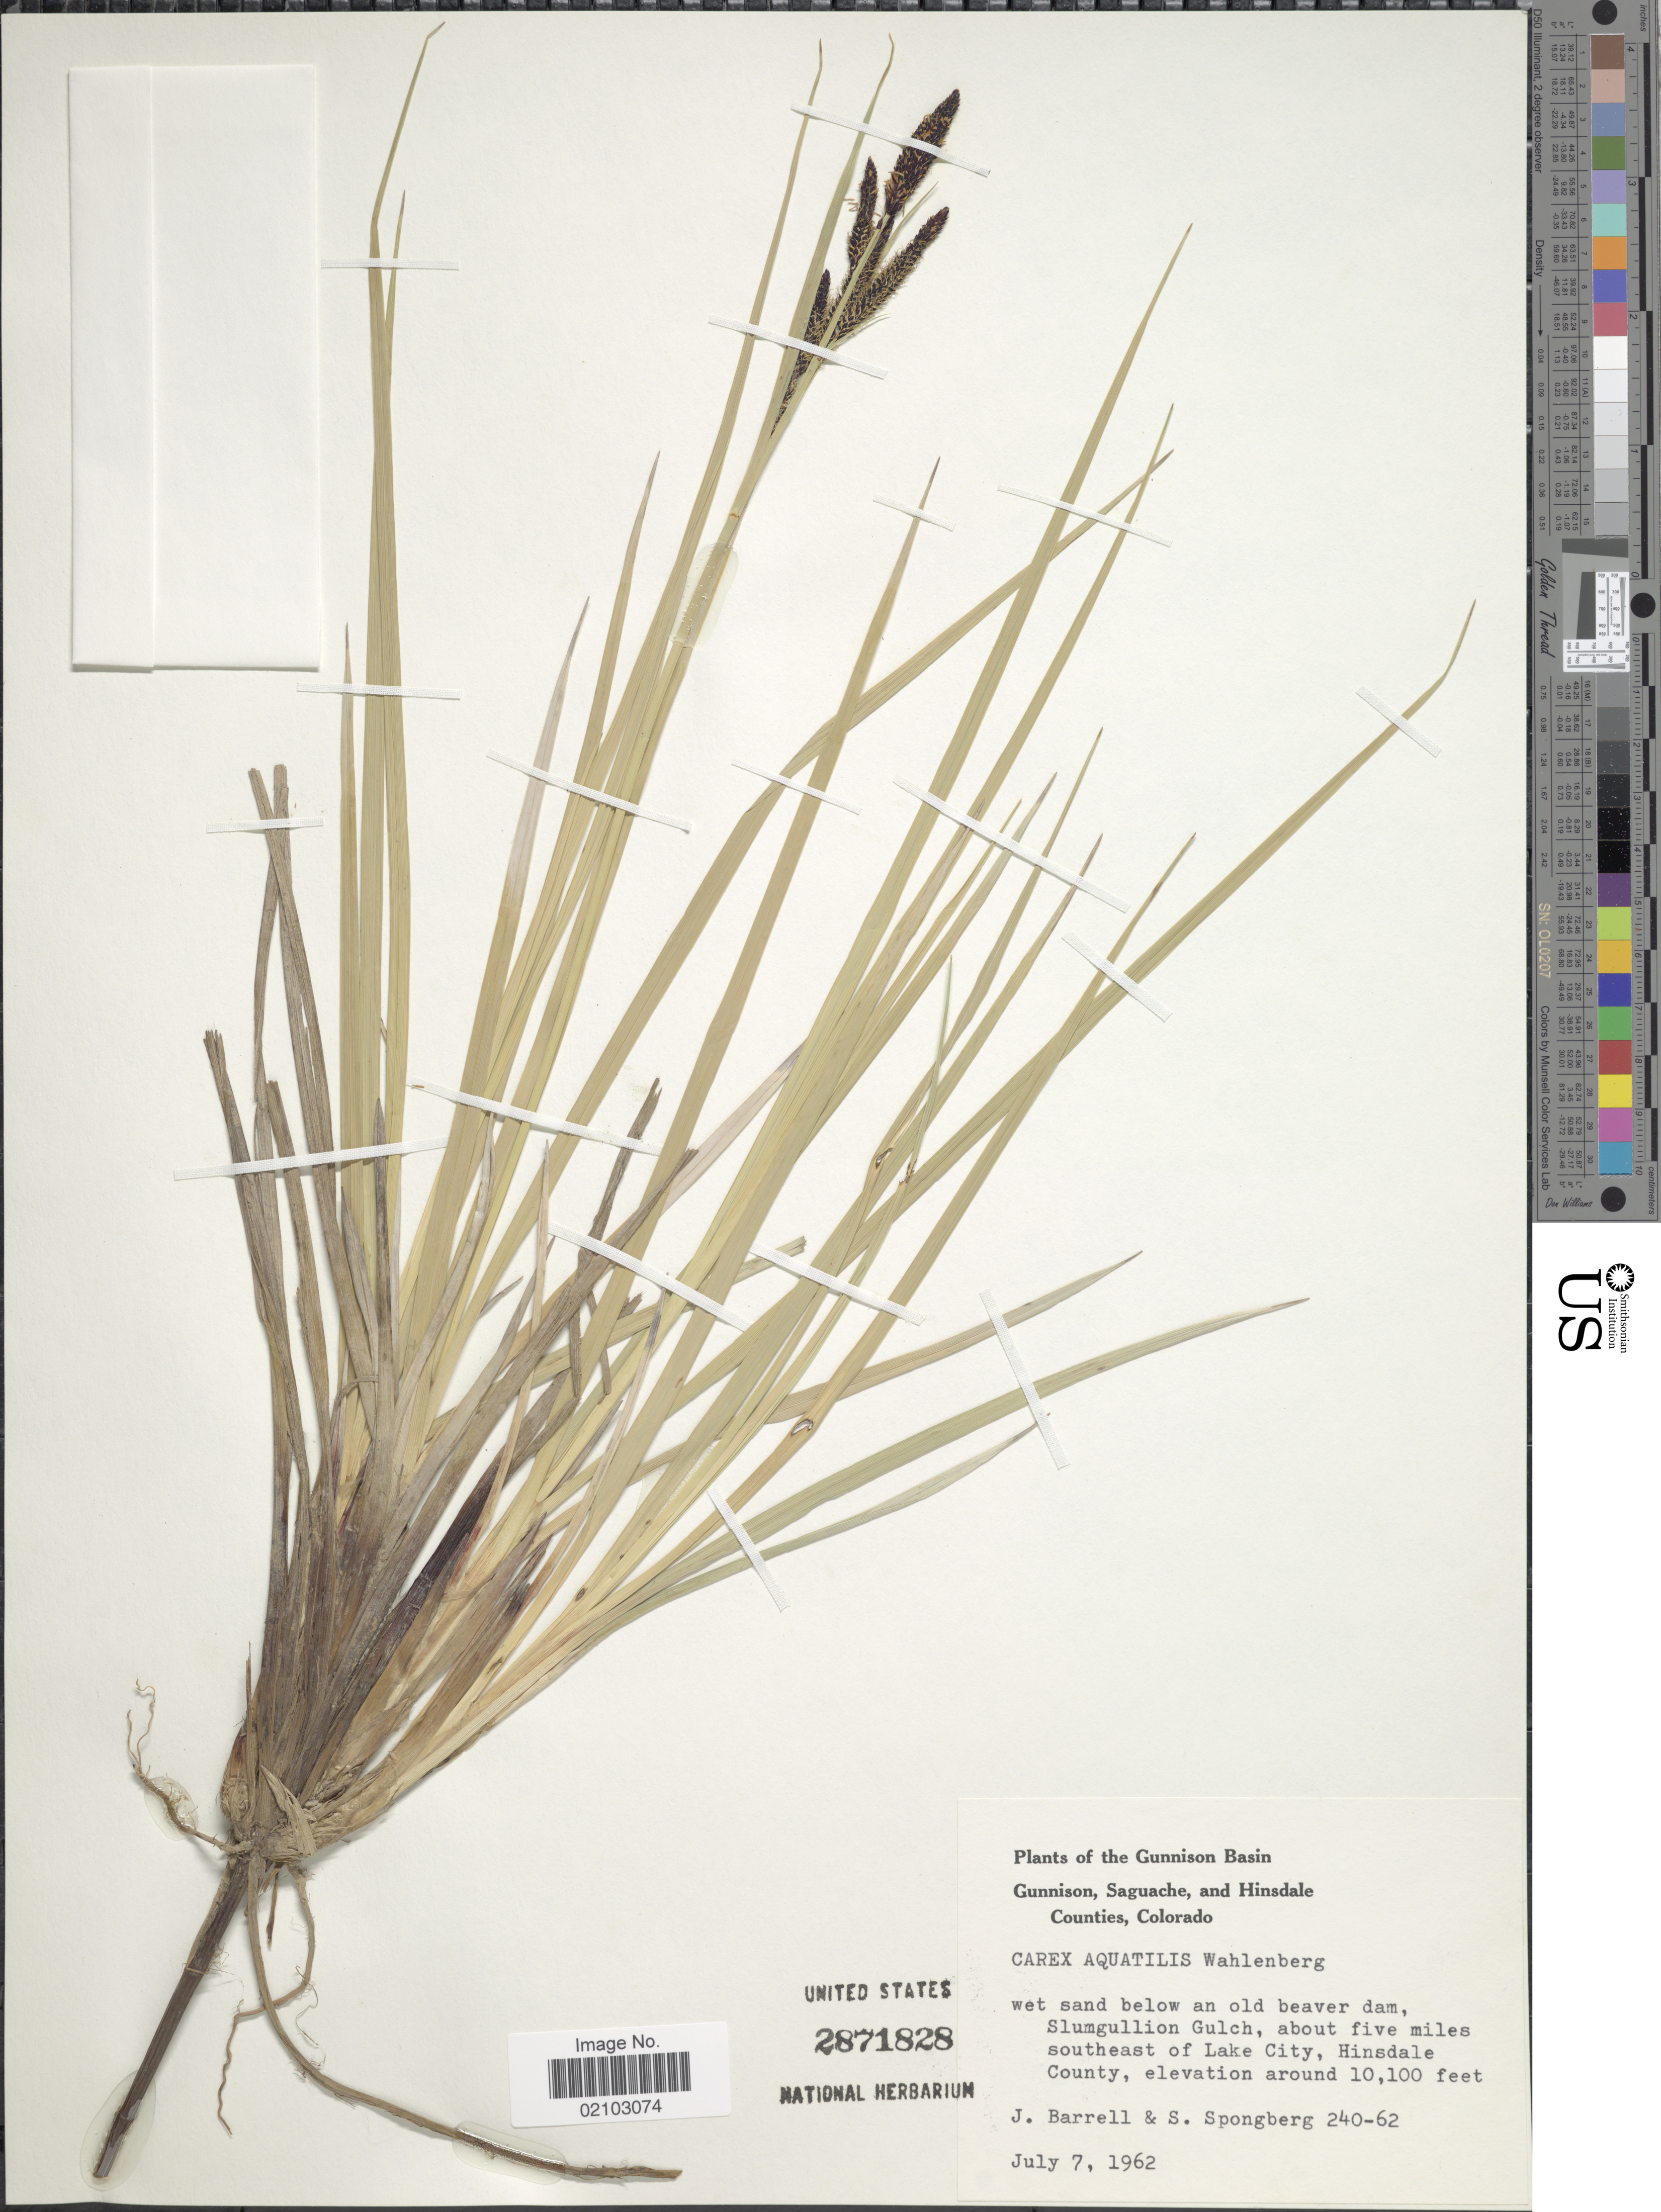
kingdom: Plantae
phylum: Tracheophyta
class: Liliopsida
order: Poales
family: Cyperaceae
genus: Carex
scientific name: Carex aquatilis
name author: Wahlenb.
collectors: J. Barrell & S. A.Spongberg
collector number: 240-62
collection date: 1962-07-07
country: United States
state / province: Colorado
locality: The Gunnison Basin, Slumgullion Gulch, about five miles southeast of Lake City, Hisndale County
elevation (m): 3078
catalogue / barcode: US 2871828